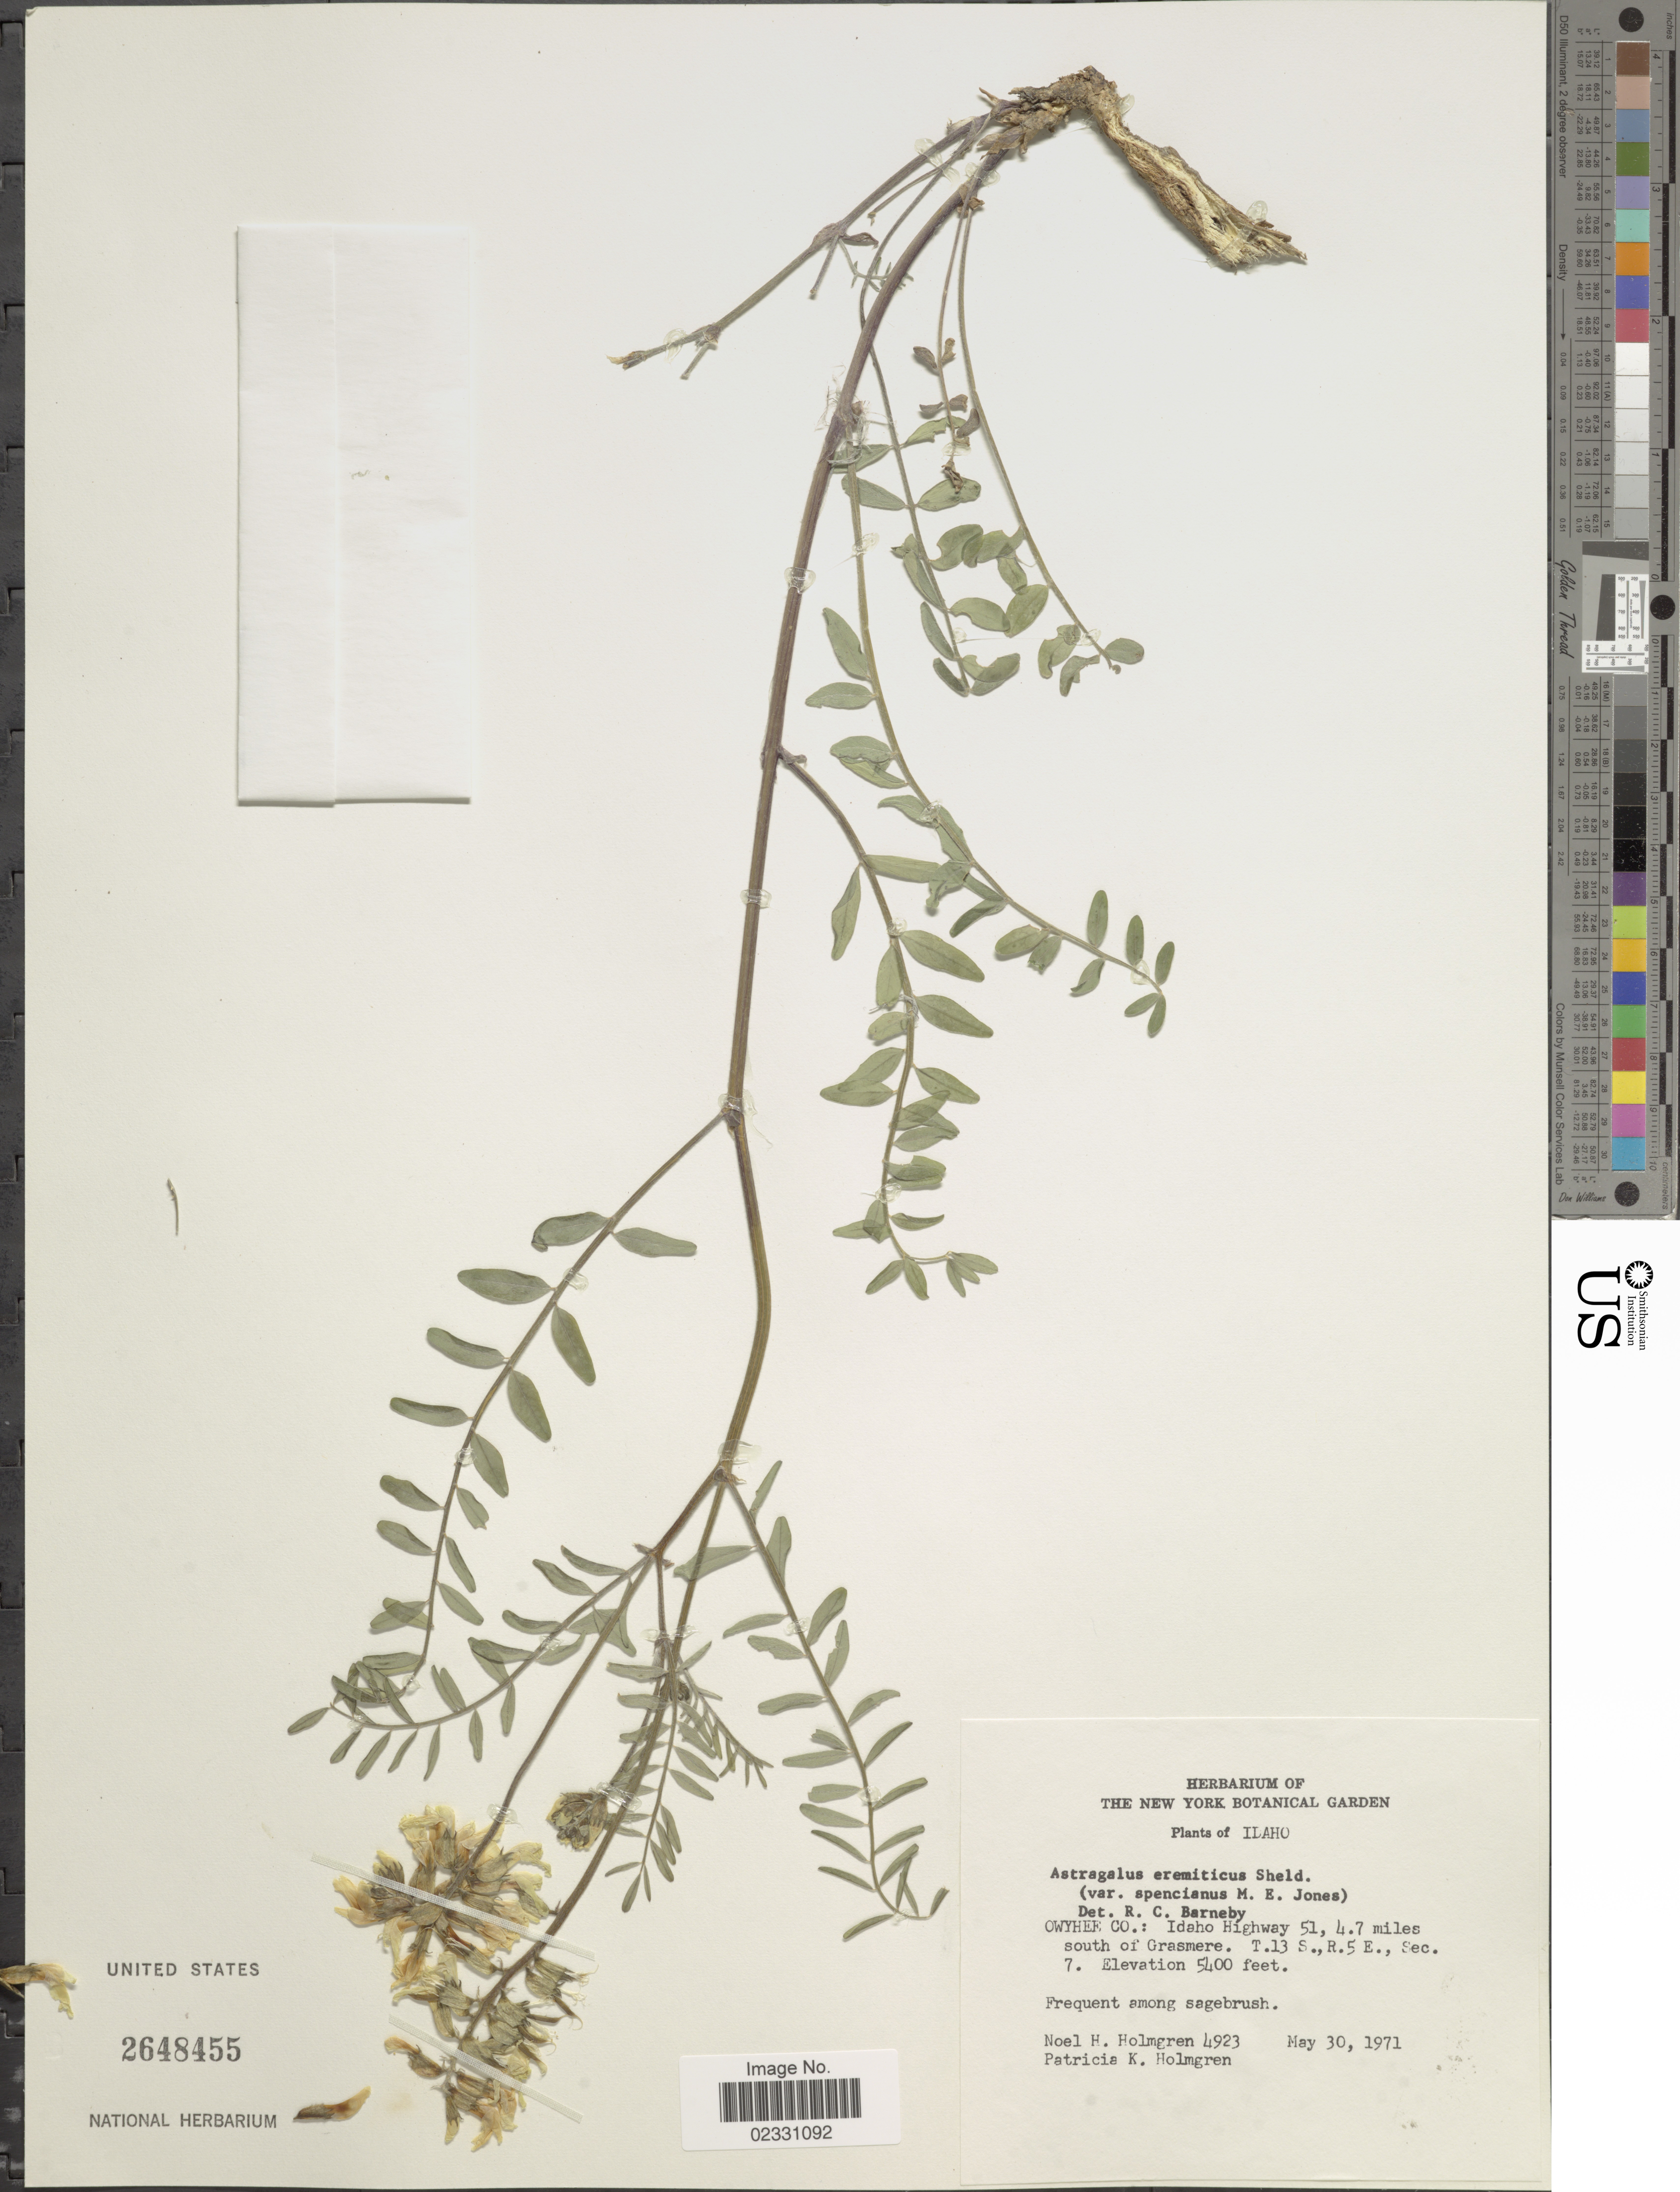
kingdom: Plantae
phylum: Tracheophyta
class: Magnoliopsida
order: Fabales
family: Fabaceae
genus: Astragalus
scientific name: Astragalus eremiticus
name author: E. Sheld.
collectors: N. H. Holmgren & P. K. Holmgren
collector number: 4923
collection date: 1971-05-30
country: United States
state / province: Idaho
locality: Owyhee Co.: Idaho Highway 51, 4.7 miles south of Grasmere. T.13 S., R.5 E., Sec. 7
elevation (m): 1646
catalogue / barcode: US 2648455